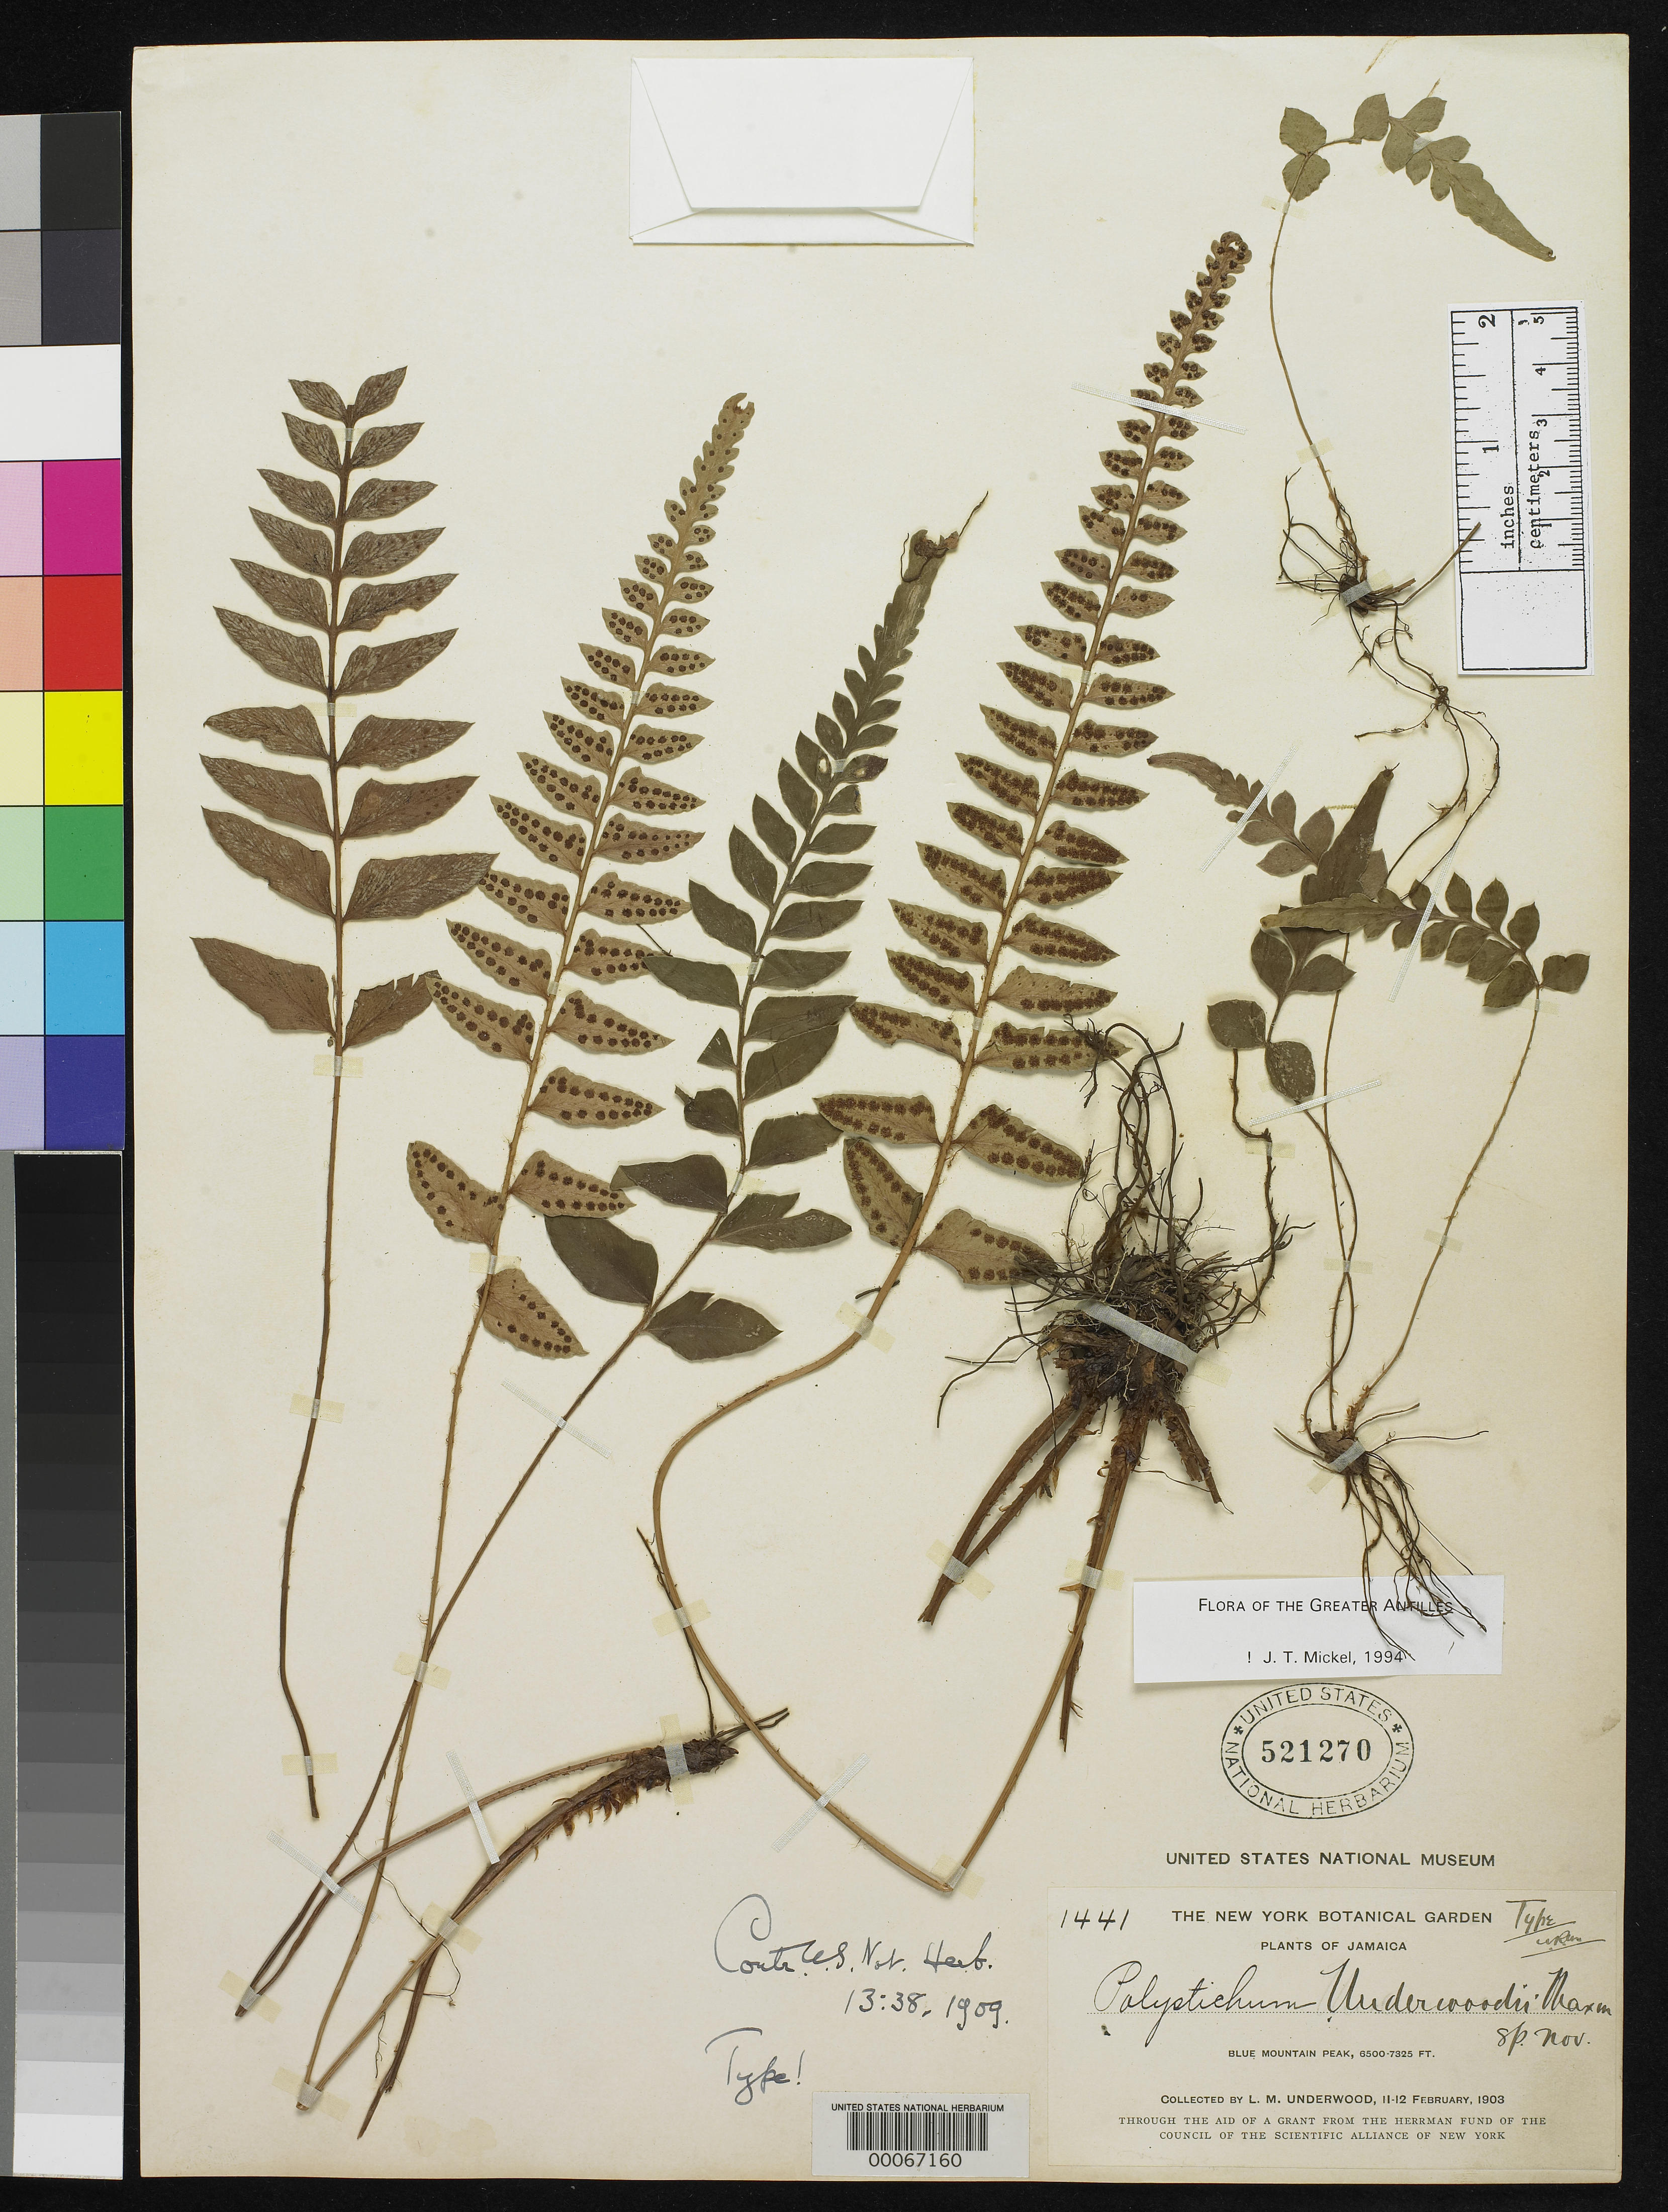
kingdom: Plantae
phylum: Tracheophyta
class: Polypodiopsida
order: Polypodiales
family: Dryopteridaceae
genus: Polystichum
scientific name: Polystichum underwoodii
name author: Maxon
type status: Holotype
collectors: L. M. Underwood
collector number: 1441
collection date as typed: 11 Feb 1903 to 12 Feb 1903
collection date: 1903-02-11/1903-02-12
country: Jamaica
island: Greater Antilles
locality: Blue Mountain.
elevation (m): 1981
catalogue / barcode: US 521270